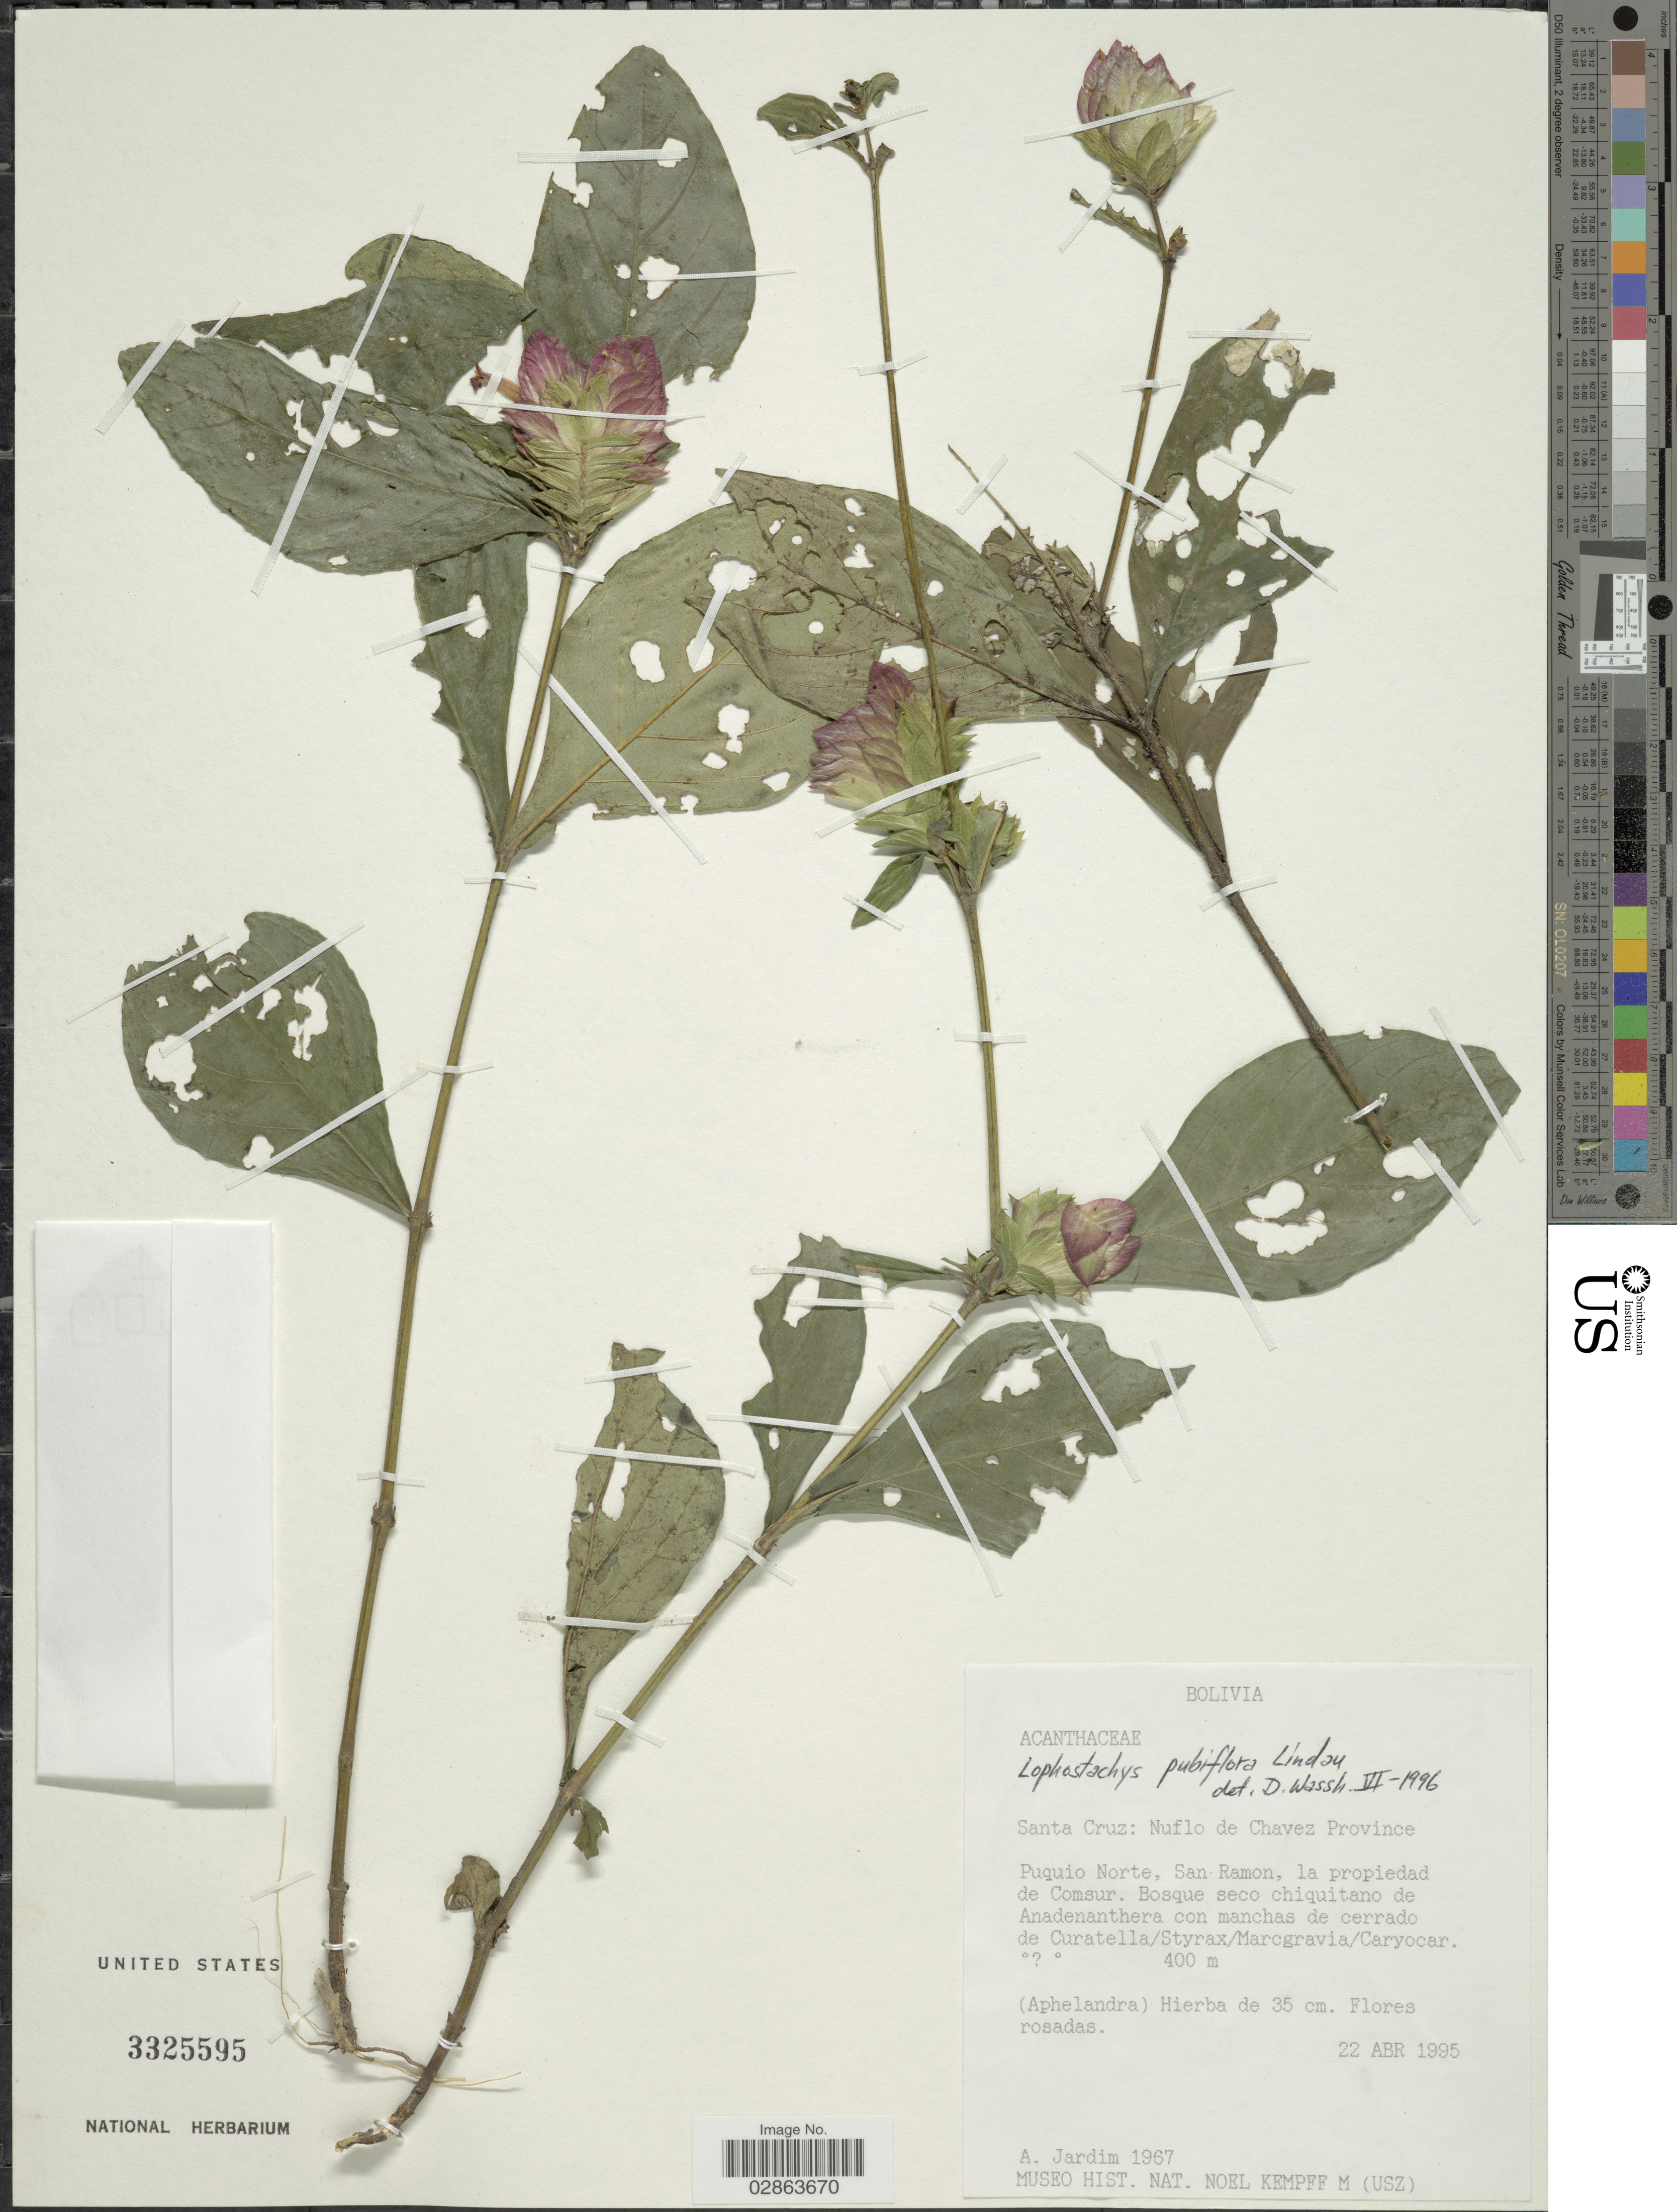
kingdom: Plantae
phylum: Tracheophyta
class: Magnoliopsida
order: Lamiales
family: Acanthaceae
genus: Lepidagathis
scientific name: Lepidagathis sessilifolia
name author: (Pohl) Kameyama ex Wassh. & J.R.I. Wood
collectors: A. Jardim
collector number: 1967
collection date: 1995-04-22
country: Bolivia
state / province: Santa Cruz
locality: Nuflo de Chavez Province. Puquio Norte, San Ramon, la propiedad de Comsur.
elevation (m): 400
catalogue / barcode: US 3325595